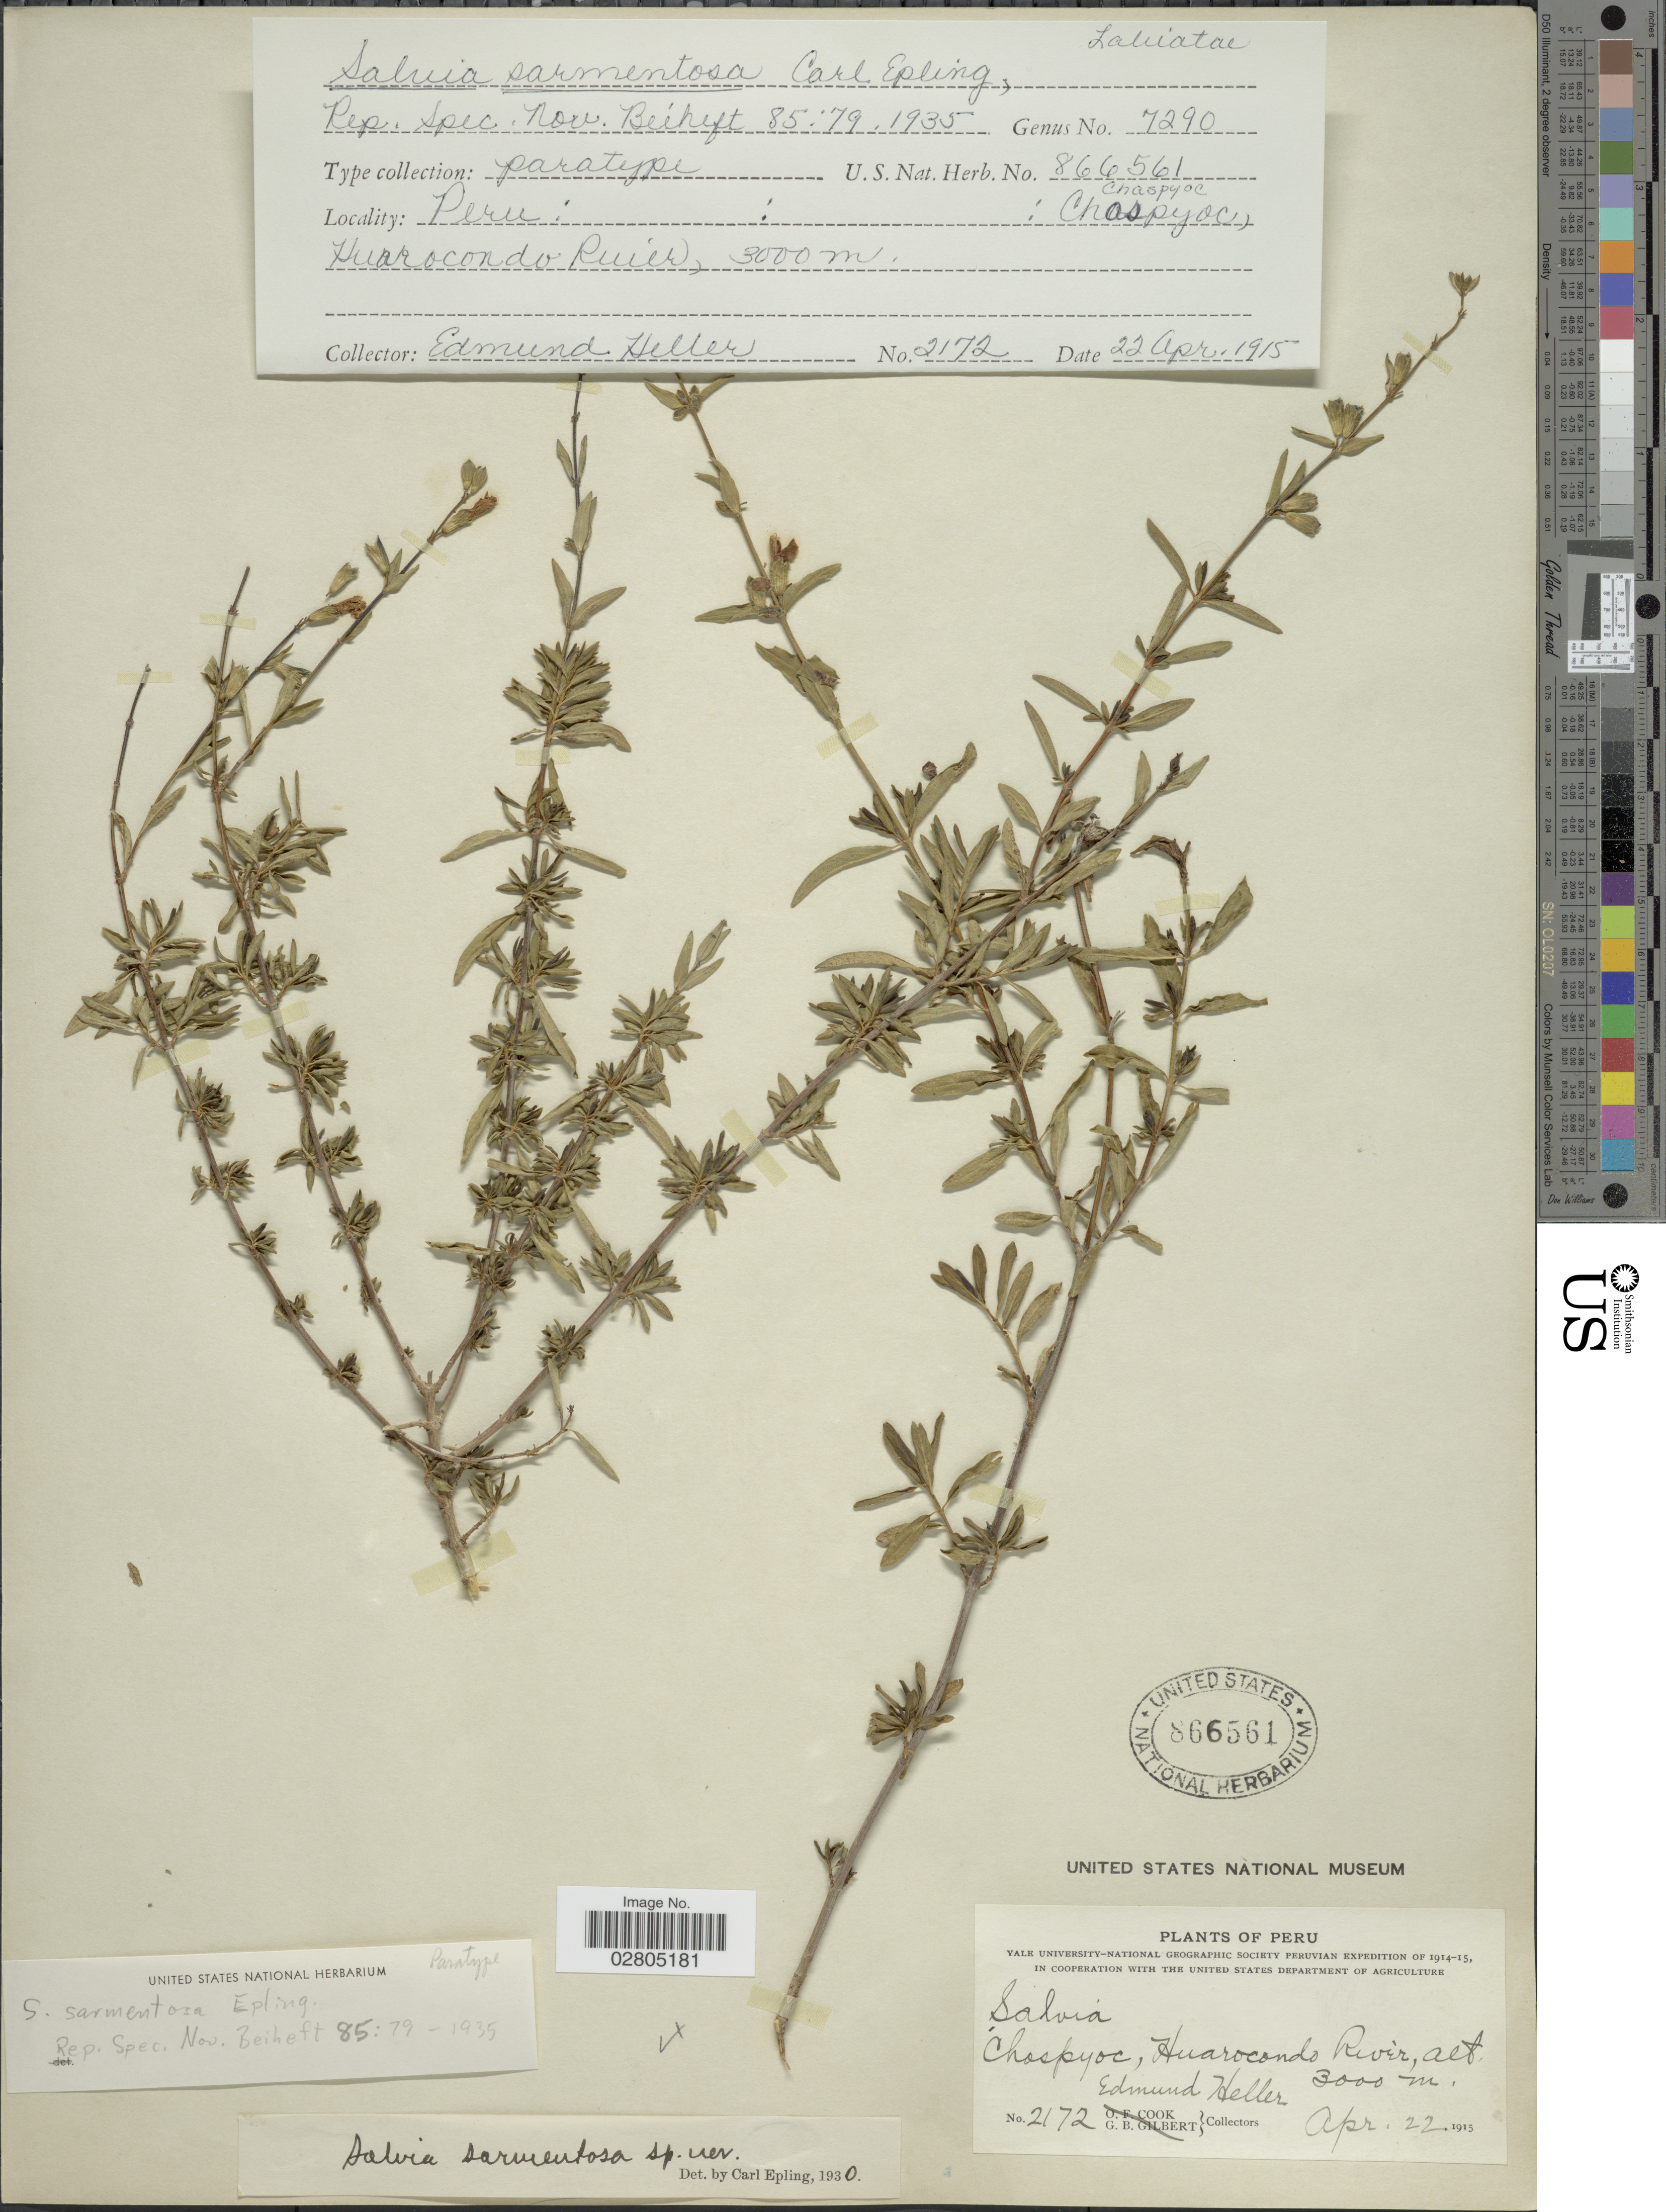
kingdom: Plantae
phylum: Tracheophyta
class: Magnoliopsida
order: Lamiales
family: Lamiaceae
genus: Salvia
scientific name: Salvia sarmentosa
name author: Epling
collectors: E. Heller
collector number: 2172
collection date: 1915-04-22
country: Peru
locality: Chospyoc, Huarocondo River.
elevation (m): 3000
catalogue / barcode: US 866561